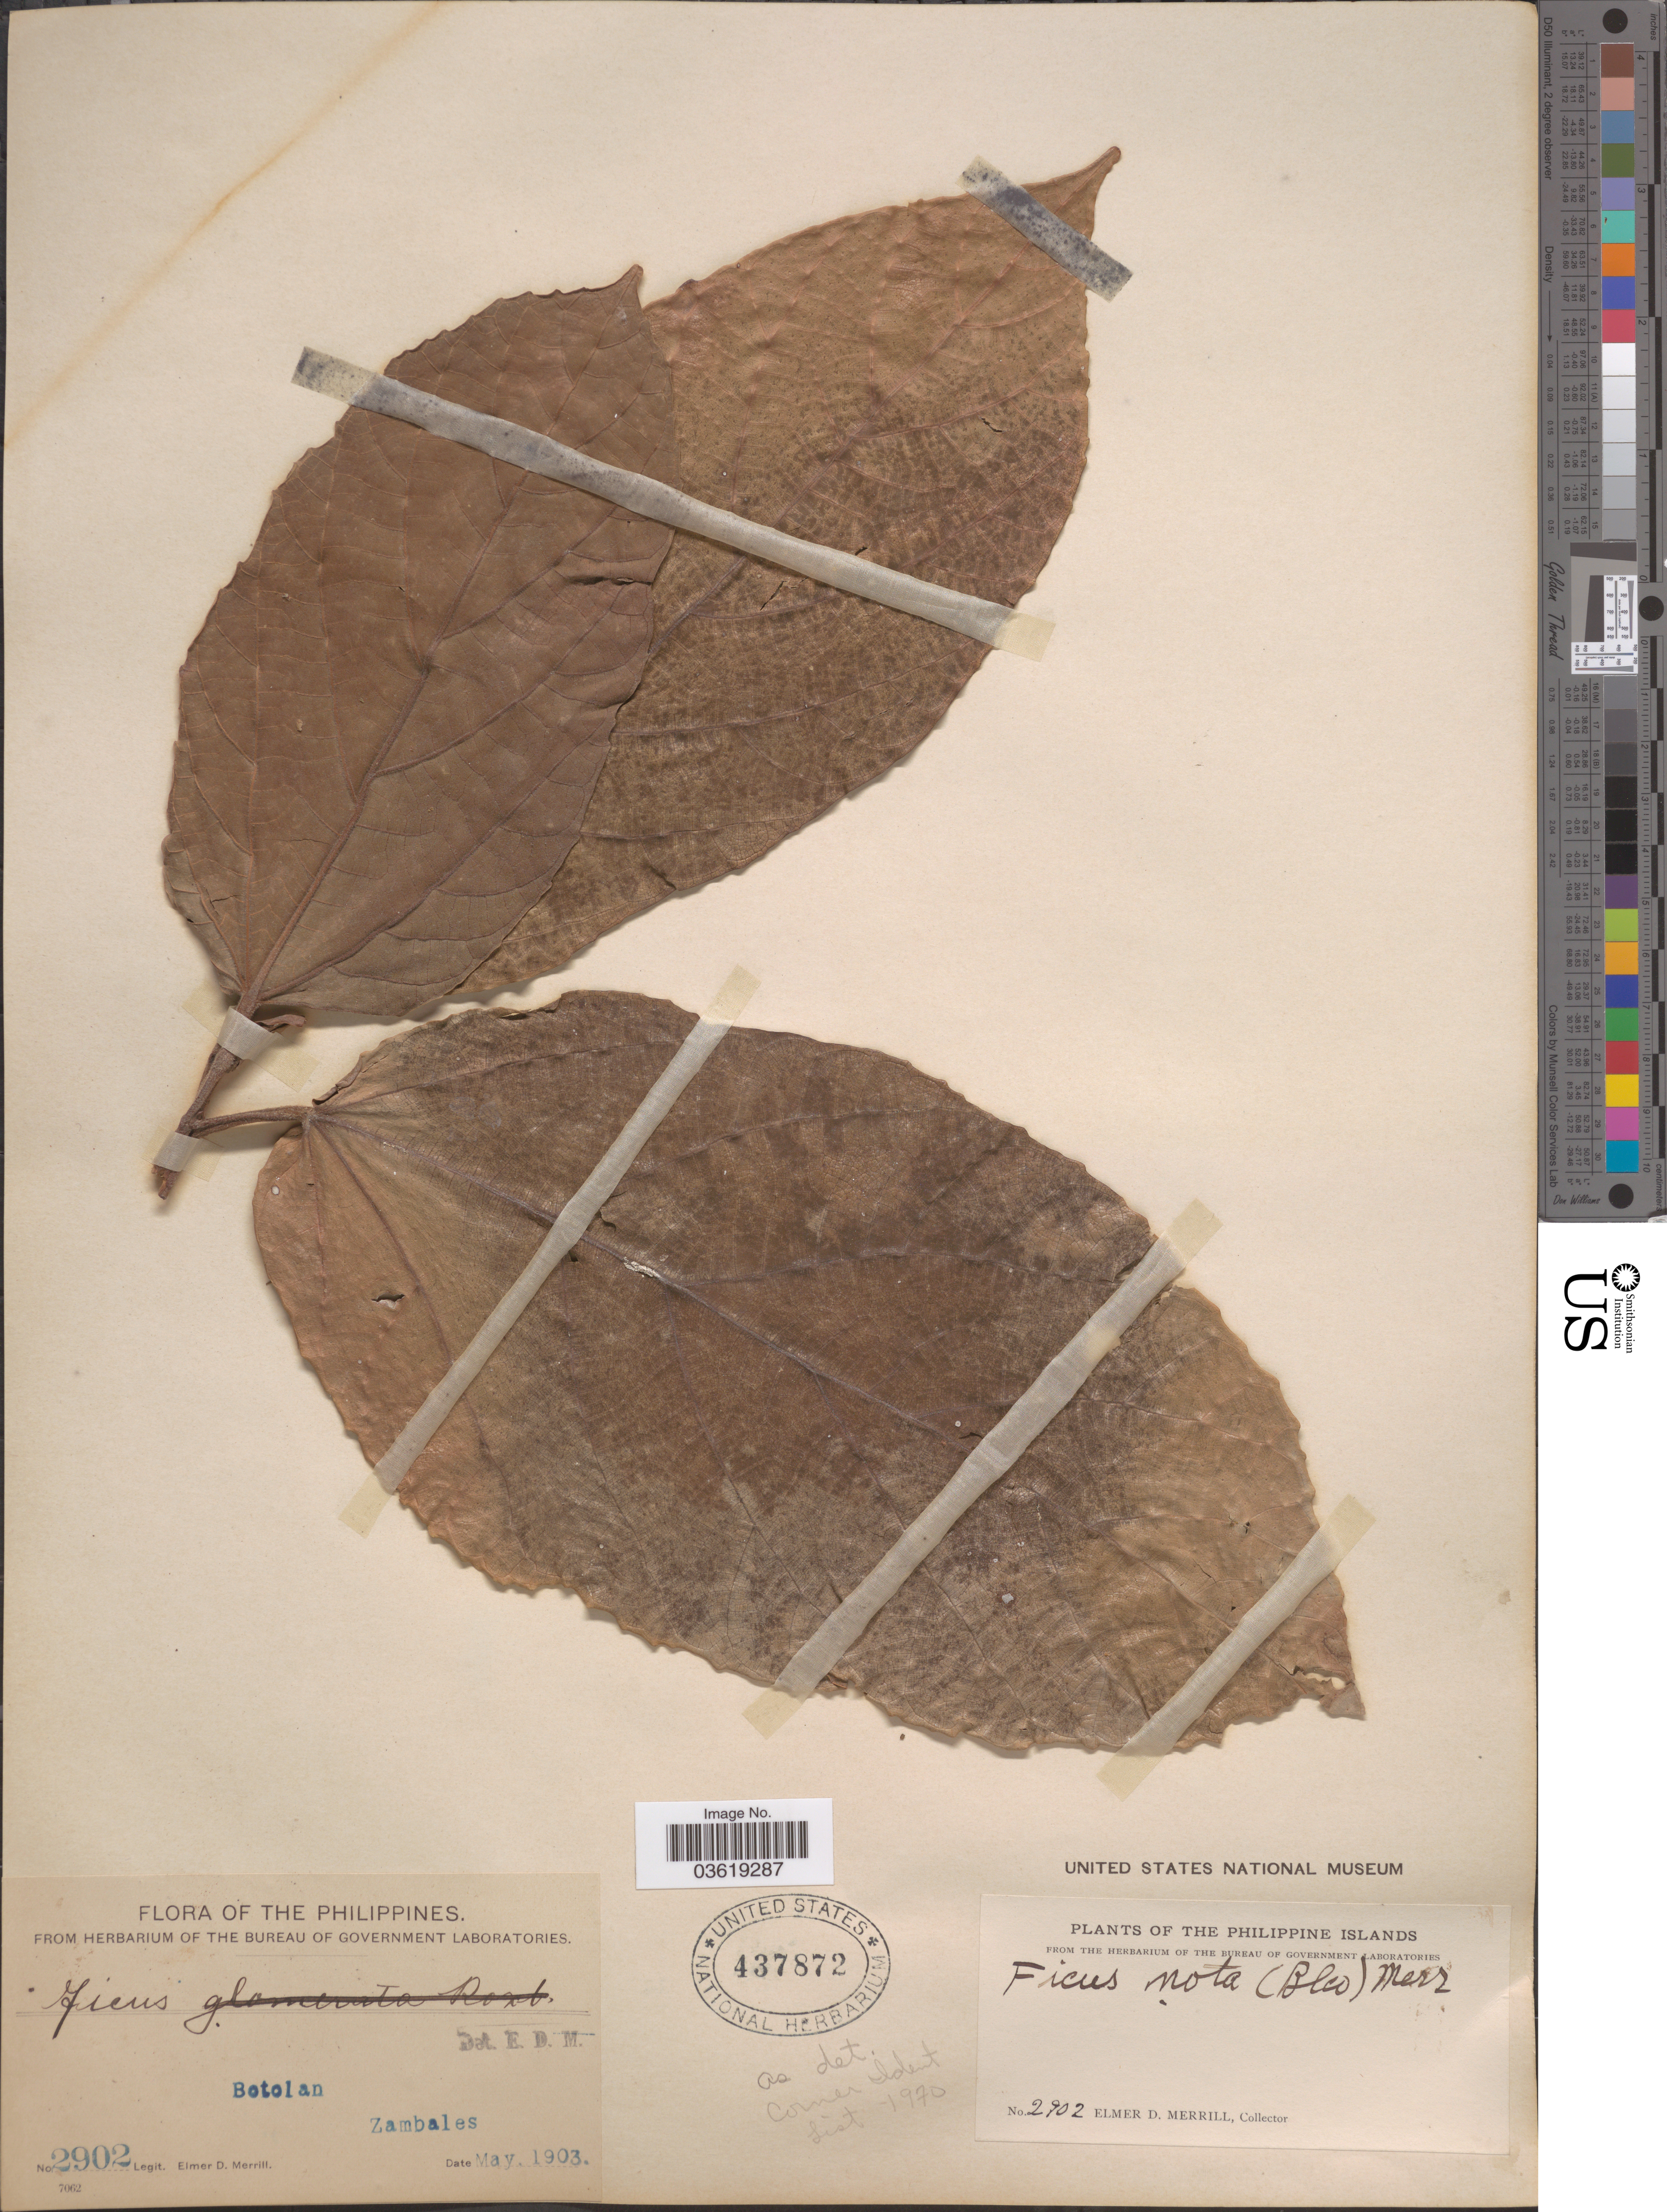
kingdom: Plantae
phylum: Tracheophyta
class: Magnoliopsida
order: Rosales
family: Moraceae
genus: Ficus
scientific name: Ficus nota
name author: (C.E. Blanco) Merr.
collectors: E. D. Merrill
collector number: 2902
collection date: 1903-05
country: Philippines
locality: The Philippine Islands. Botolan, Zambales.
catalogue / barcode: US 437872